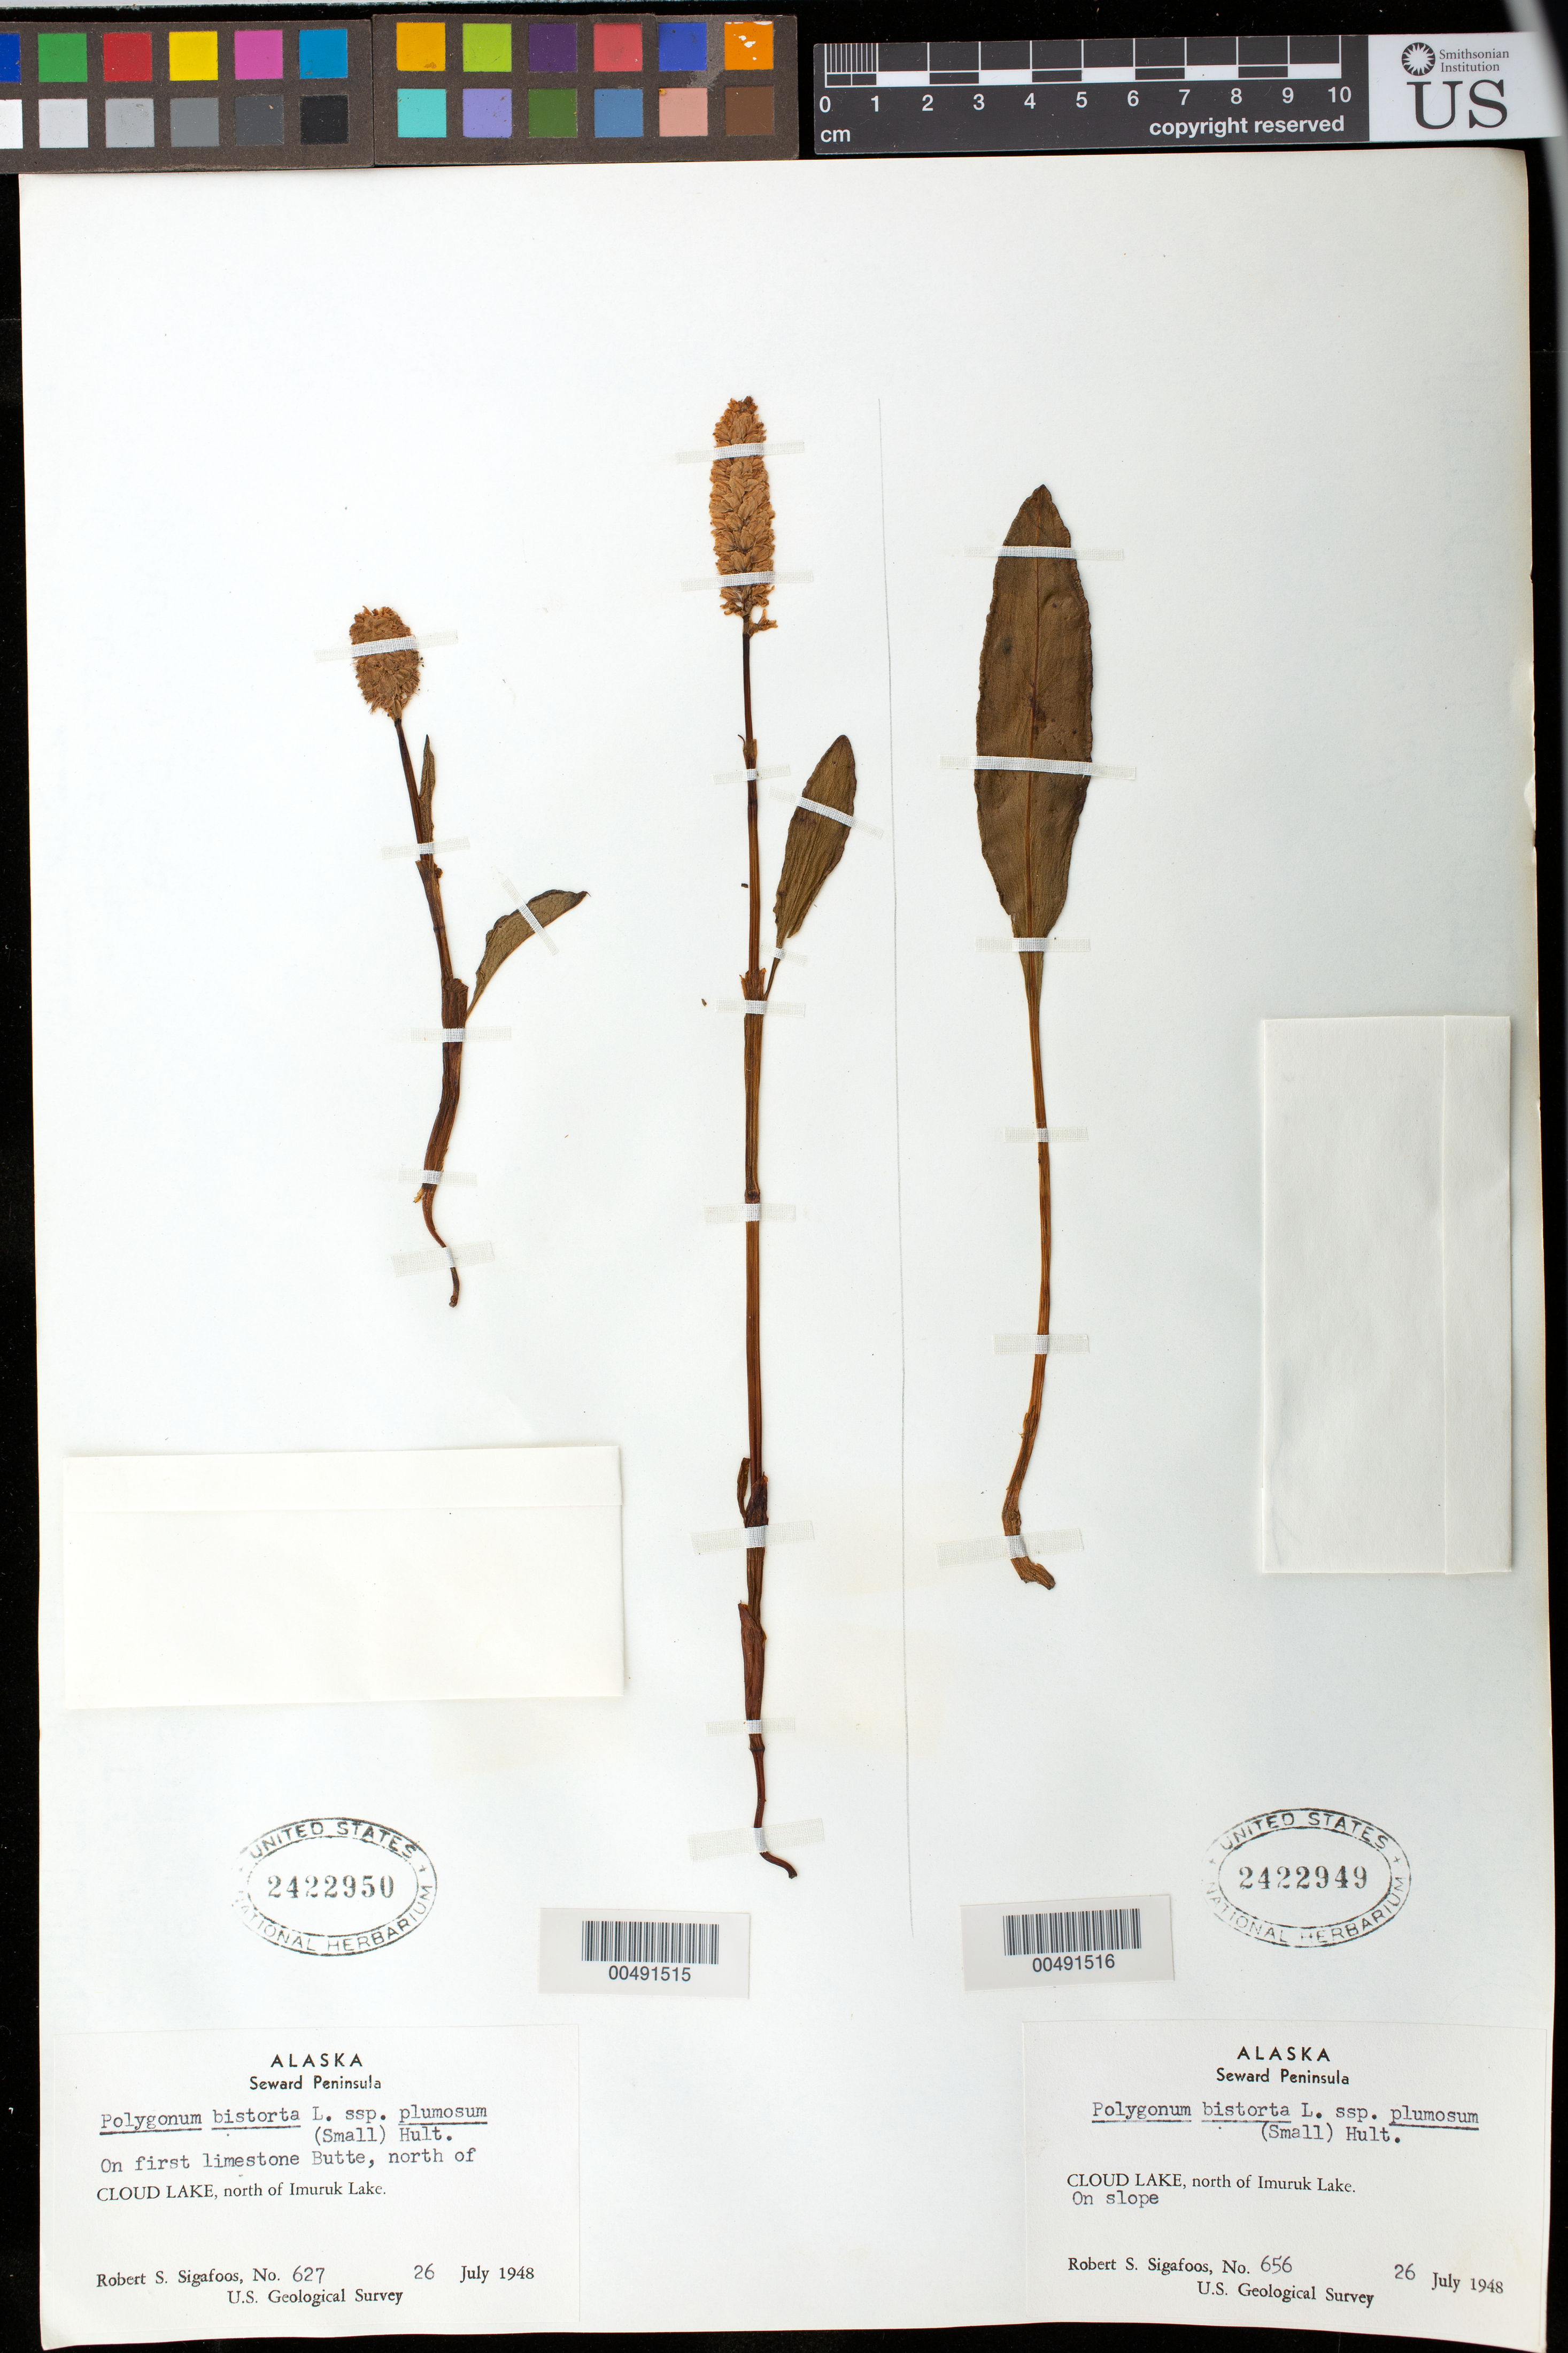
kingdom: Plantae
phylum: Tracheophyta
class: Magnoliopsida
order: Caryophyllales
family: Polygonaceae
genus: Bistorta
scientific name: Bistorta plumosa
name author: (Small) Greene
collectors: R. Sigafoos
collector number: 627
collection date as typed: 26 Jul 1948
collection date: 1948-07-26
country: United States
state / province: Alaska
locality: on first limestone Butte, north of Cloud Lake, north of Imuruk Lake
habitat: on limestone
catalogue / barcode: US 2422950